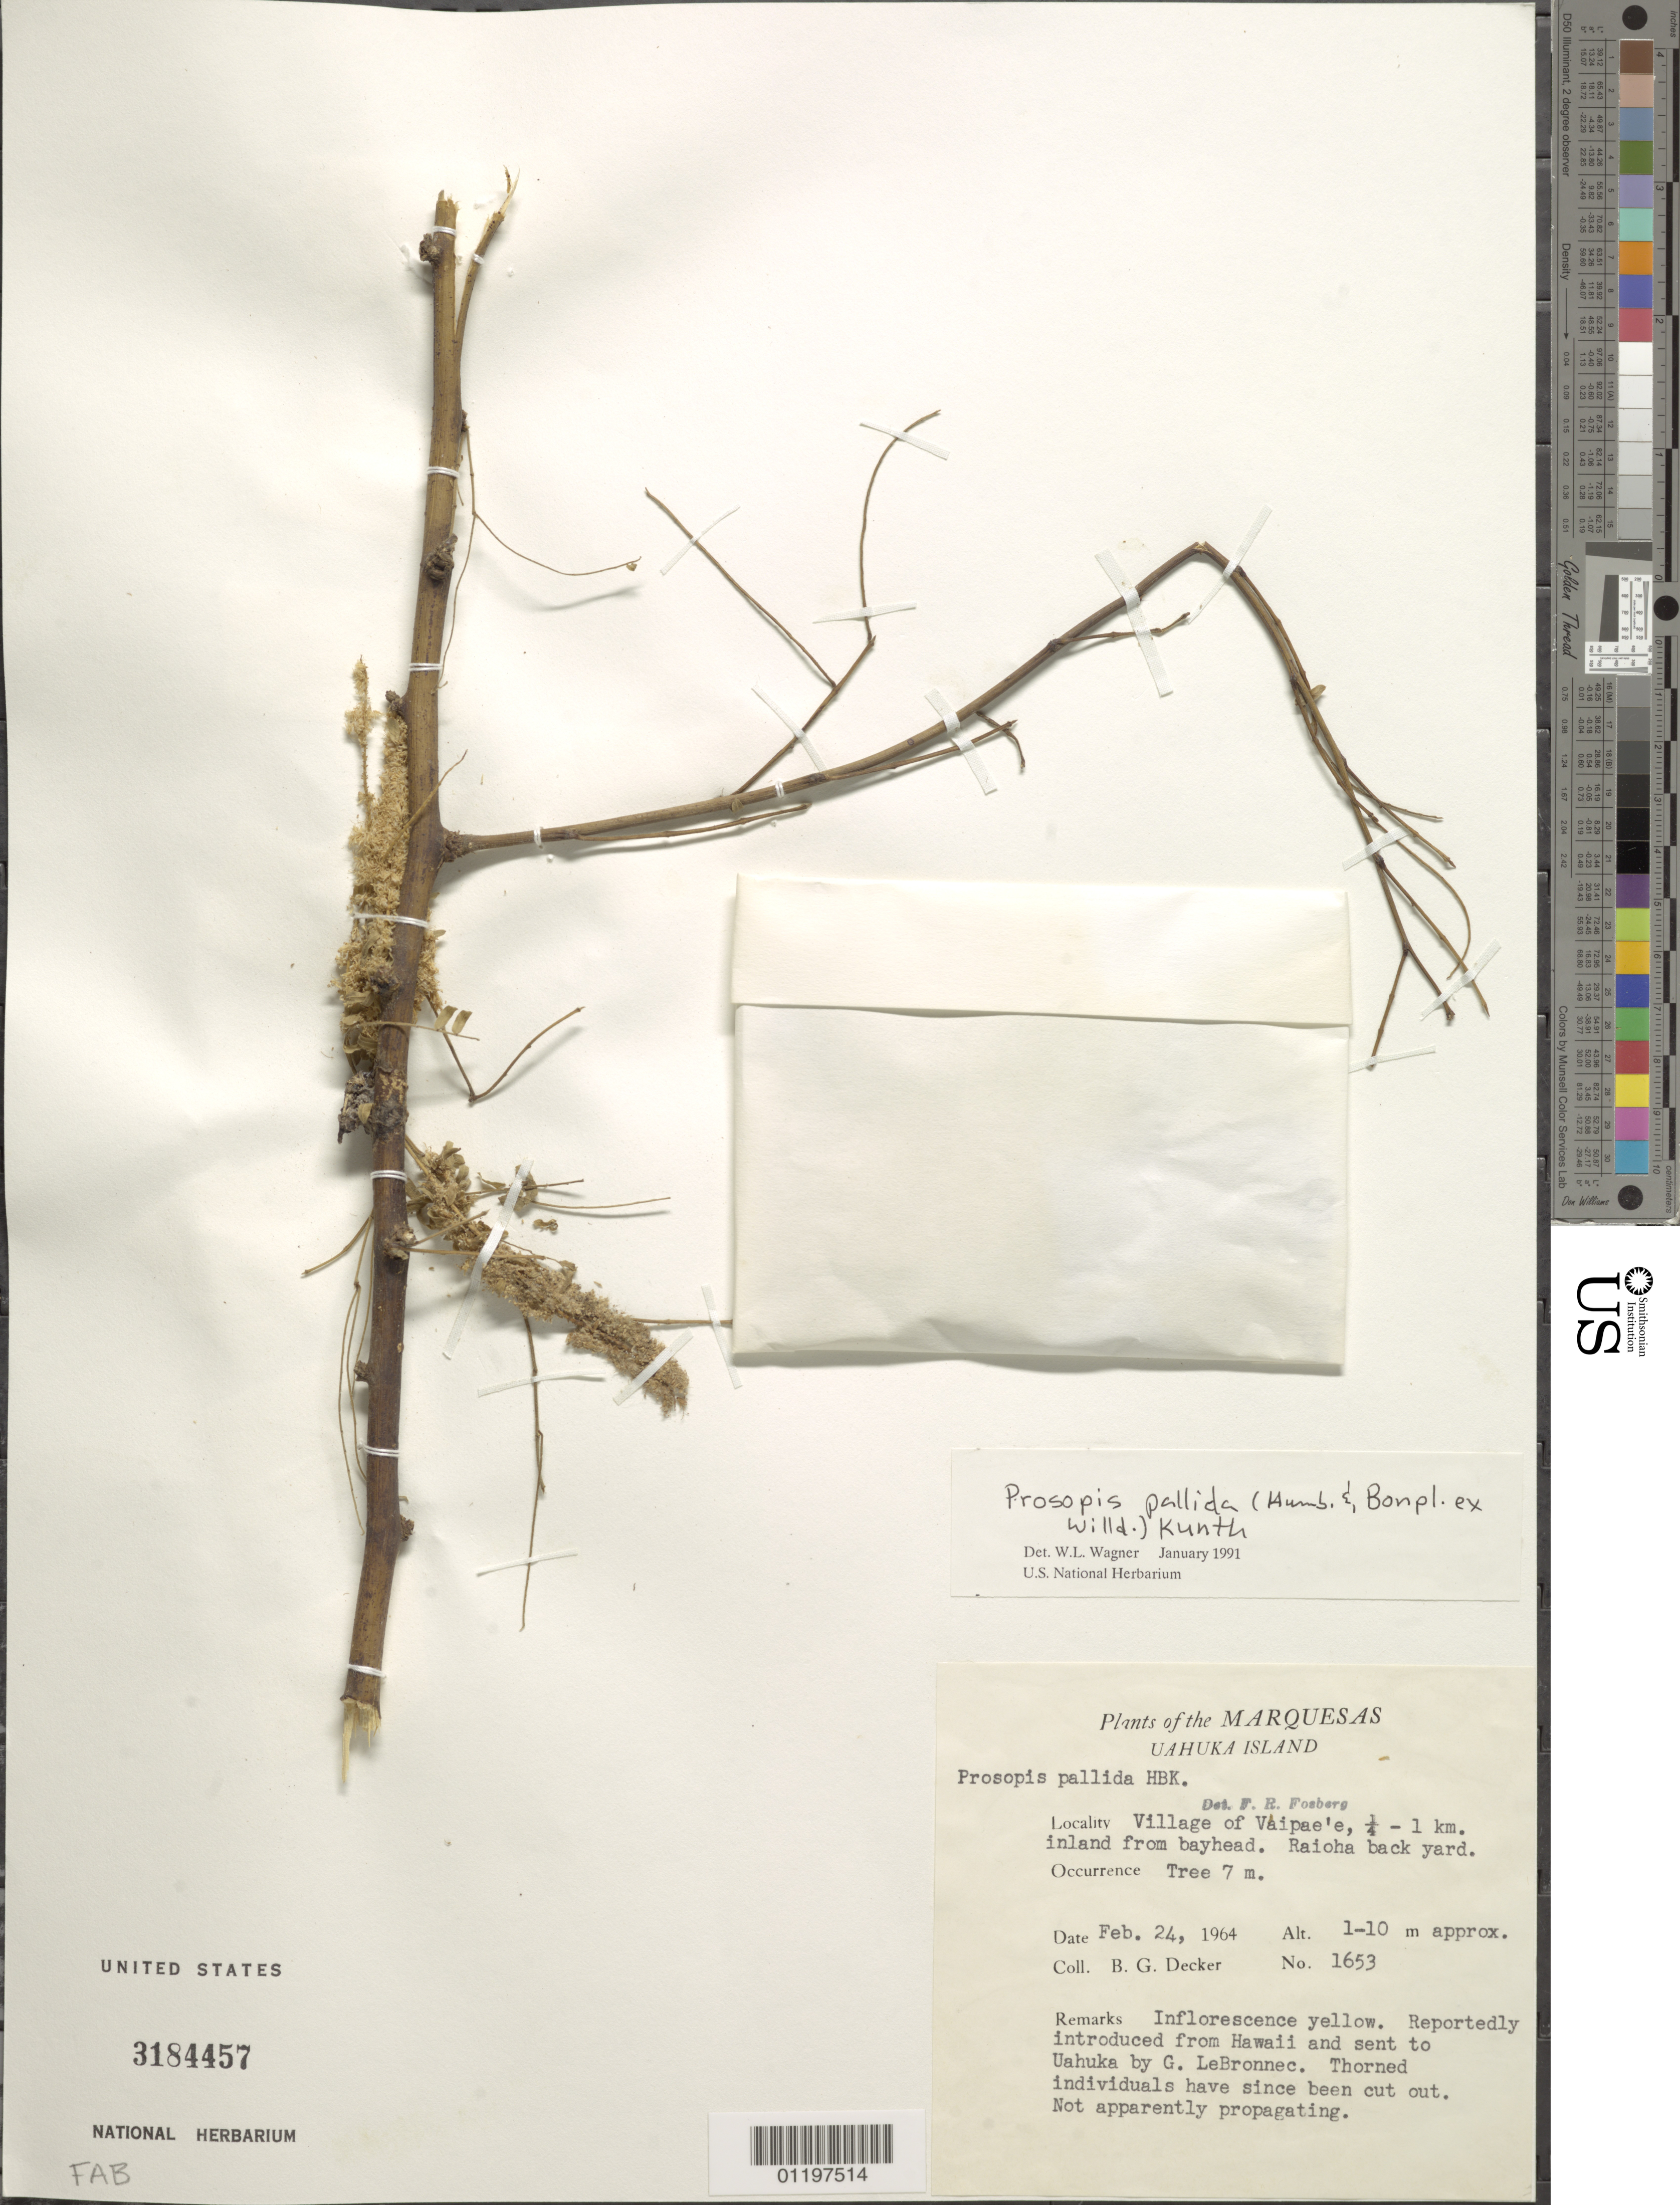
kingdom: Plantae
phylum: Tracheophyta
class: Magnoliopsida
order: Fabales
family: Fabaceae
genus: Neltuma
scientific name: Neltuma pallida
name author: (Humb. & Bonpl. ex Willd.) C. E. Hughes & G.P. Lewis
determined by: Wagner, W. L., (BOT), Smithsonian Institution - National Museum of Natural History (UNITED STATES)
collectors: B. G. Decker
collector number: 1653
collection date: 1964-02-24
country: French Polynesia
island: Ua Huka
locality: Vaipae'e village, 0.25-1 km inland from bayhead, Raioha back yard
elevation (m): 1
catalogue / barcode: US 3184457